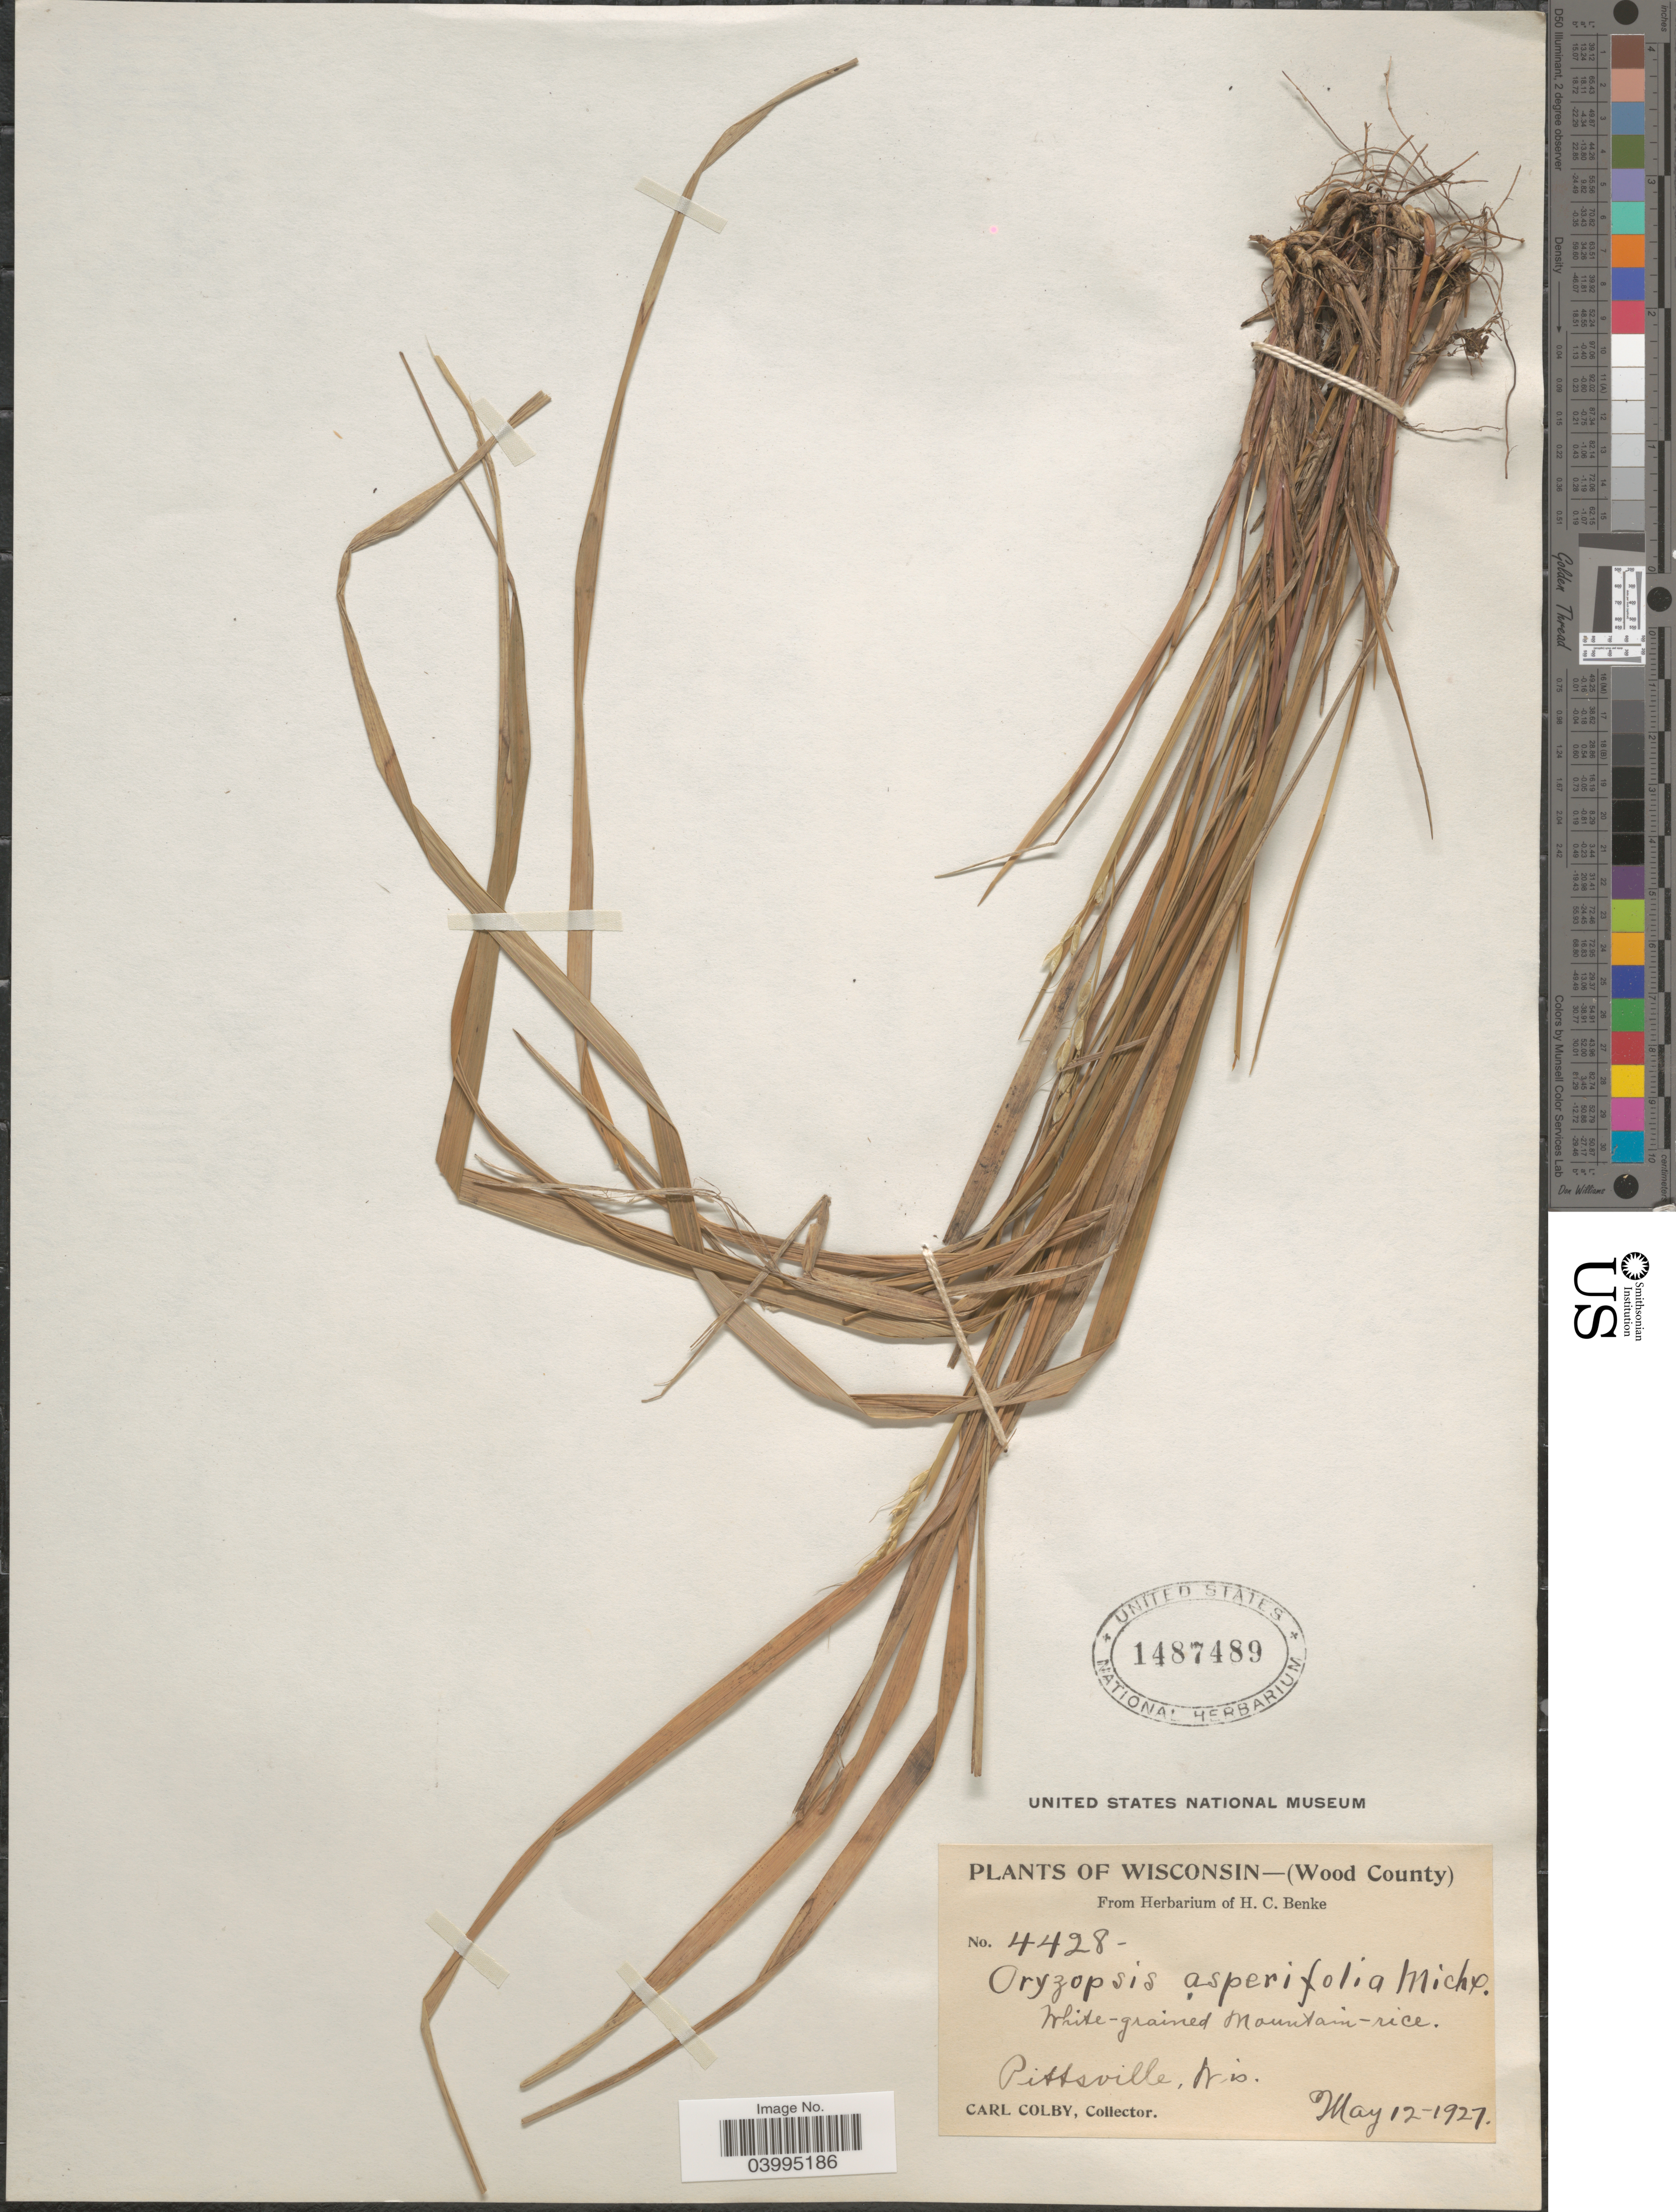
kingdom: Plantae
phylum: Tracheophyta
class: Liliopsida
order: Poales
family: Poaceae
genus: Oryzopsis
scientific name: Oryzopsis asperifolia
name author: Michx.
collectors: C. Colby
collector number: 4428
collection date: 1927-05-12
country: United States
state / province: Wisconsin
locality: (Wood County). White-grained Mountain-rice. Pittsville.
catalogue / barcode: US 1487489